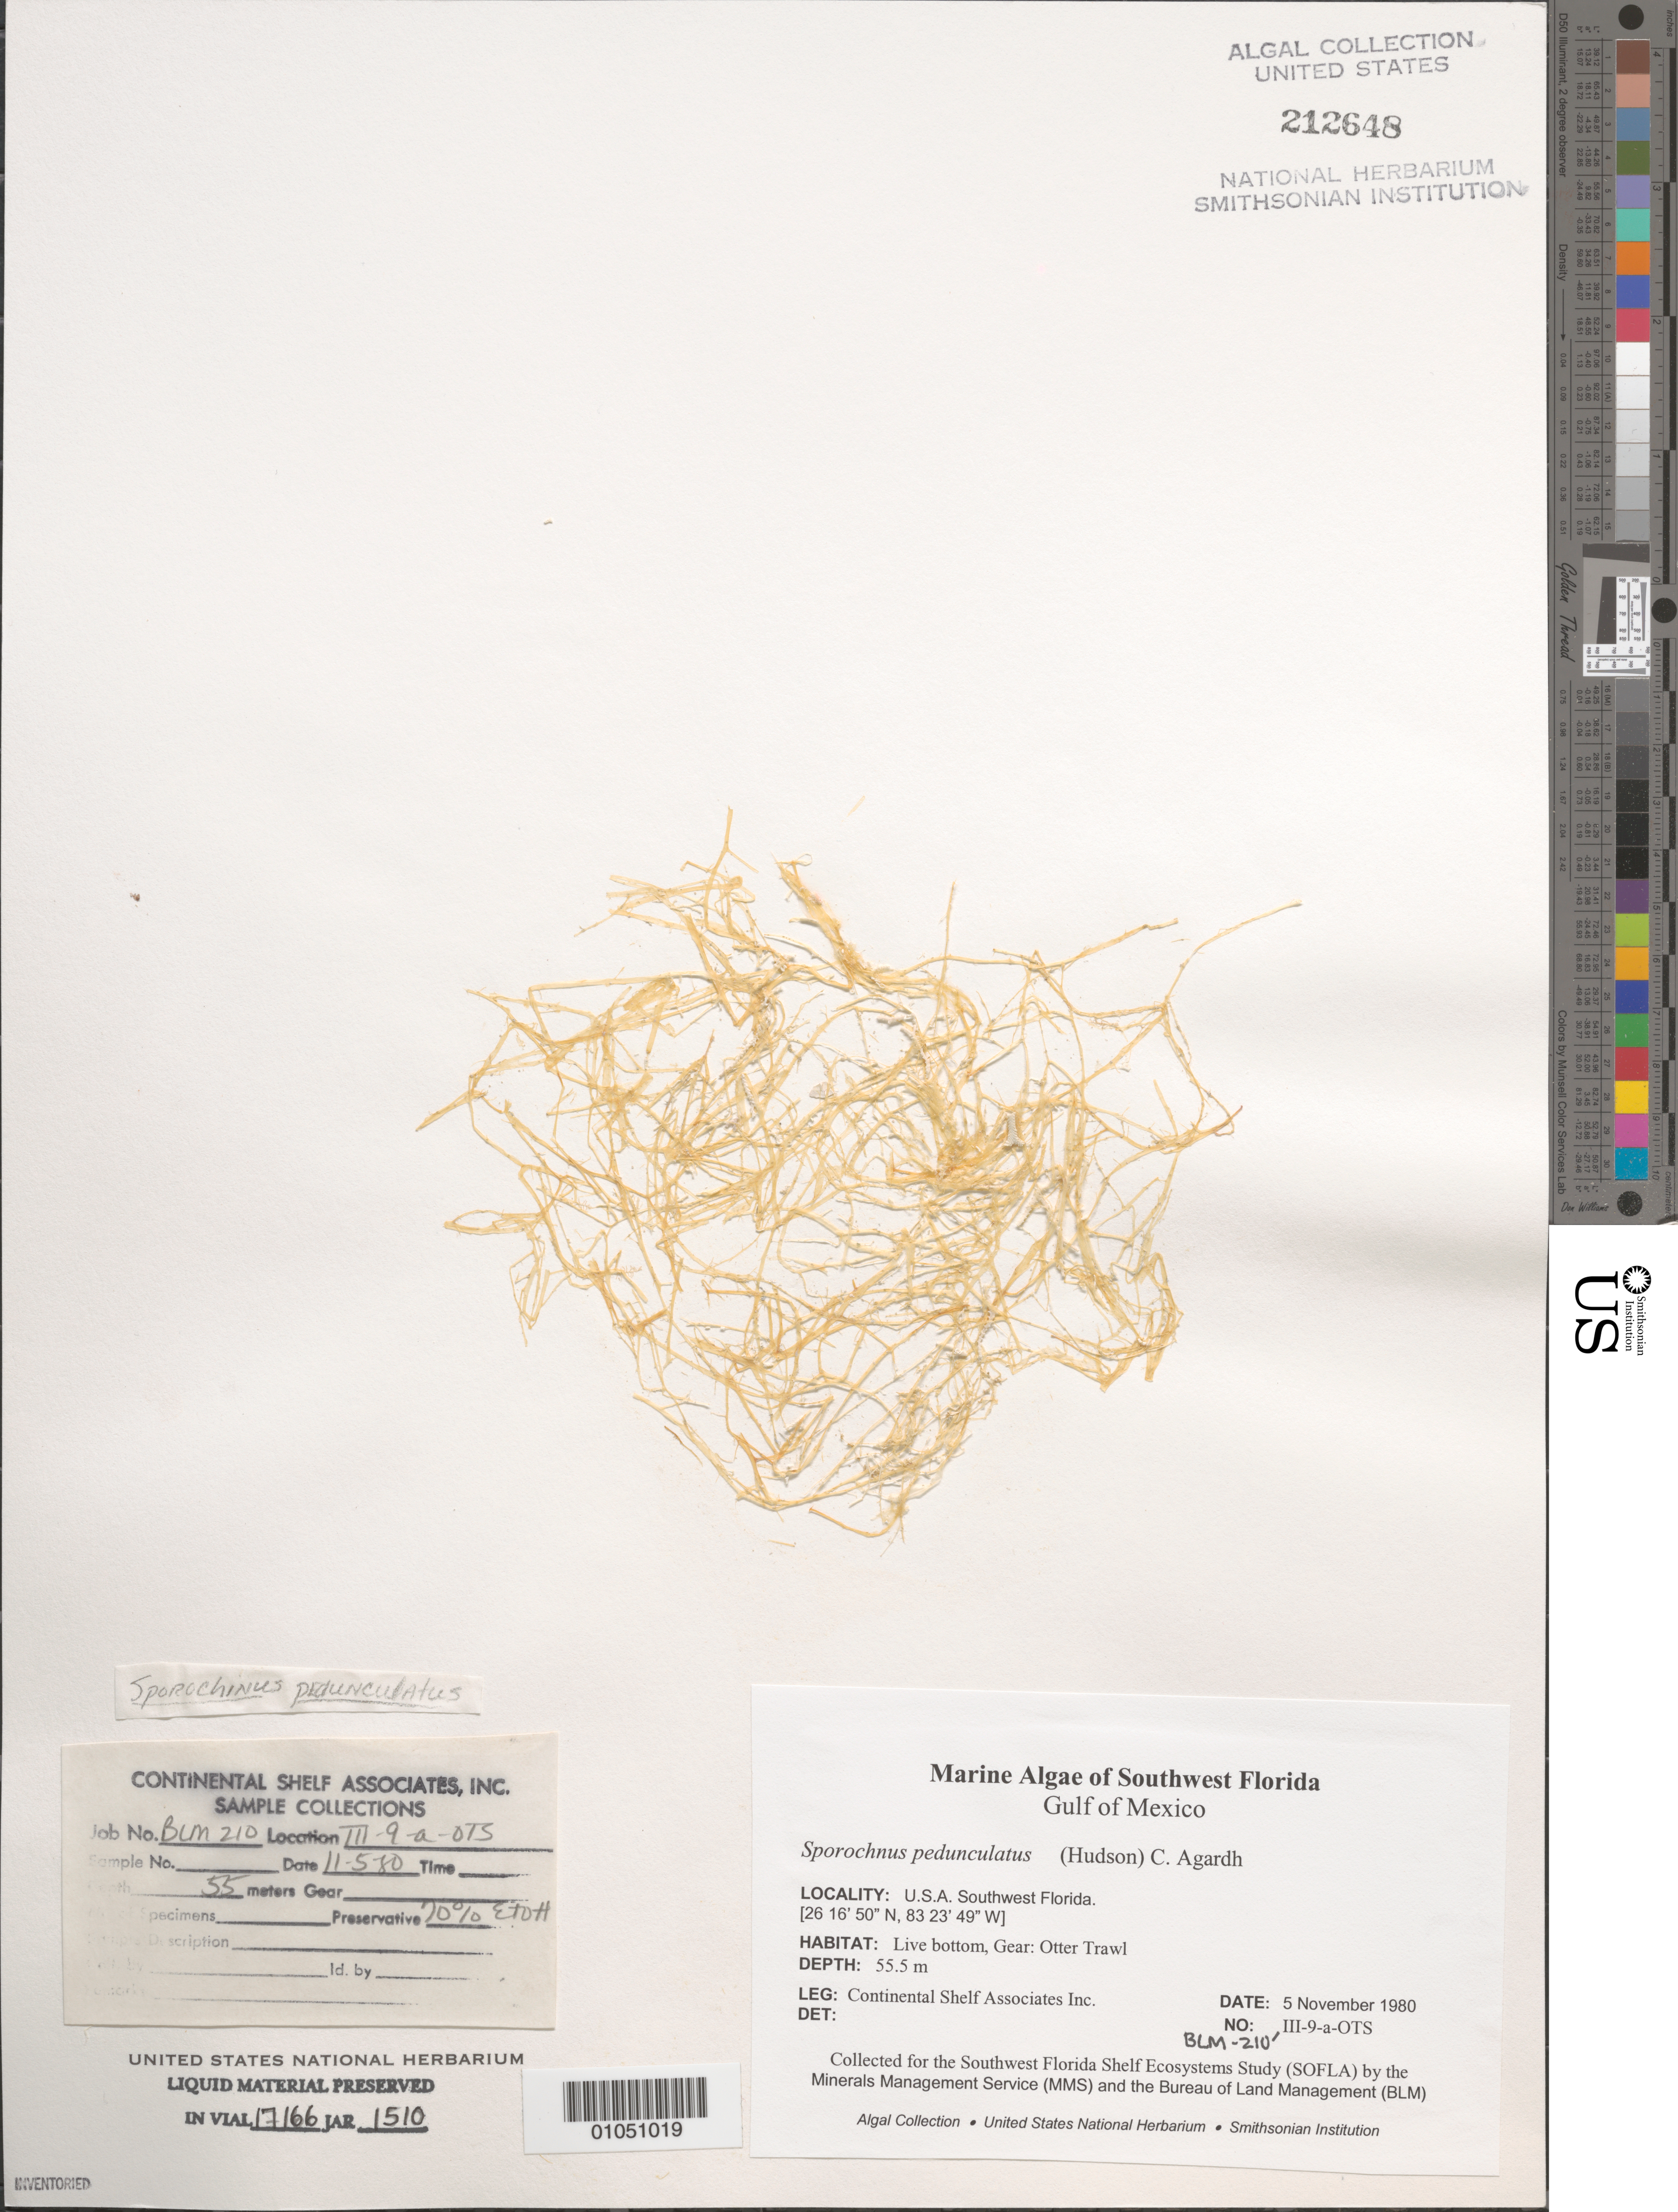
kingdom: Chromista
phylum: Ochrophyta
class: Phaeophyceae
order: Sporochnales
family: Sporochnaceae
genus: Sporochnus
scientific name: Sporochnus pedunculatus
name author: (Huds.) C. Agardh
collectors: Continental Shelf Associates for the MMS/BLM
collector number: BLM-210-III-9-A-OTS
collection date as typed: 05 Nov 1980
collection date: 1980-11-05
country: United States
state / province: Florida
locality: Gulf of Mexico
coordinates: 26 16'50"N, 83 23'49"W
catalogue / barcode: US 212648